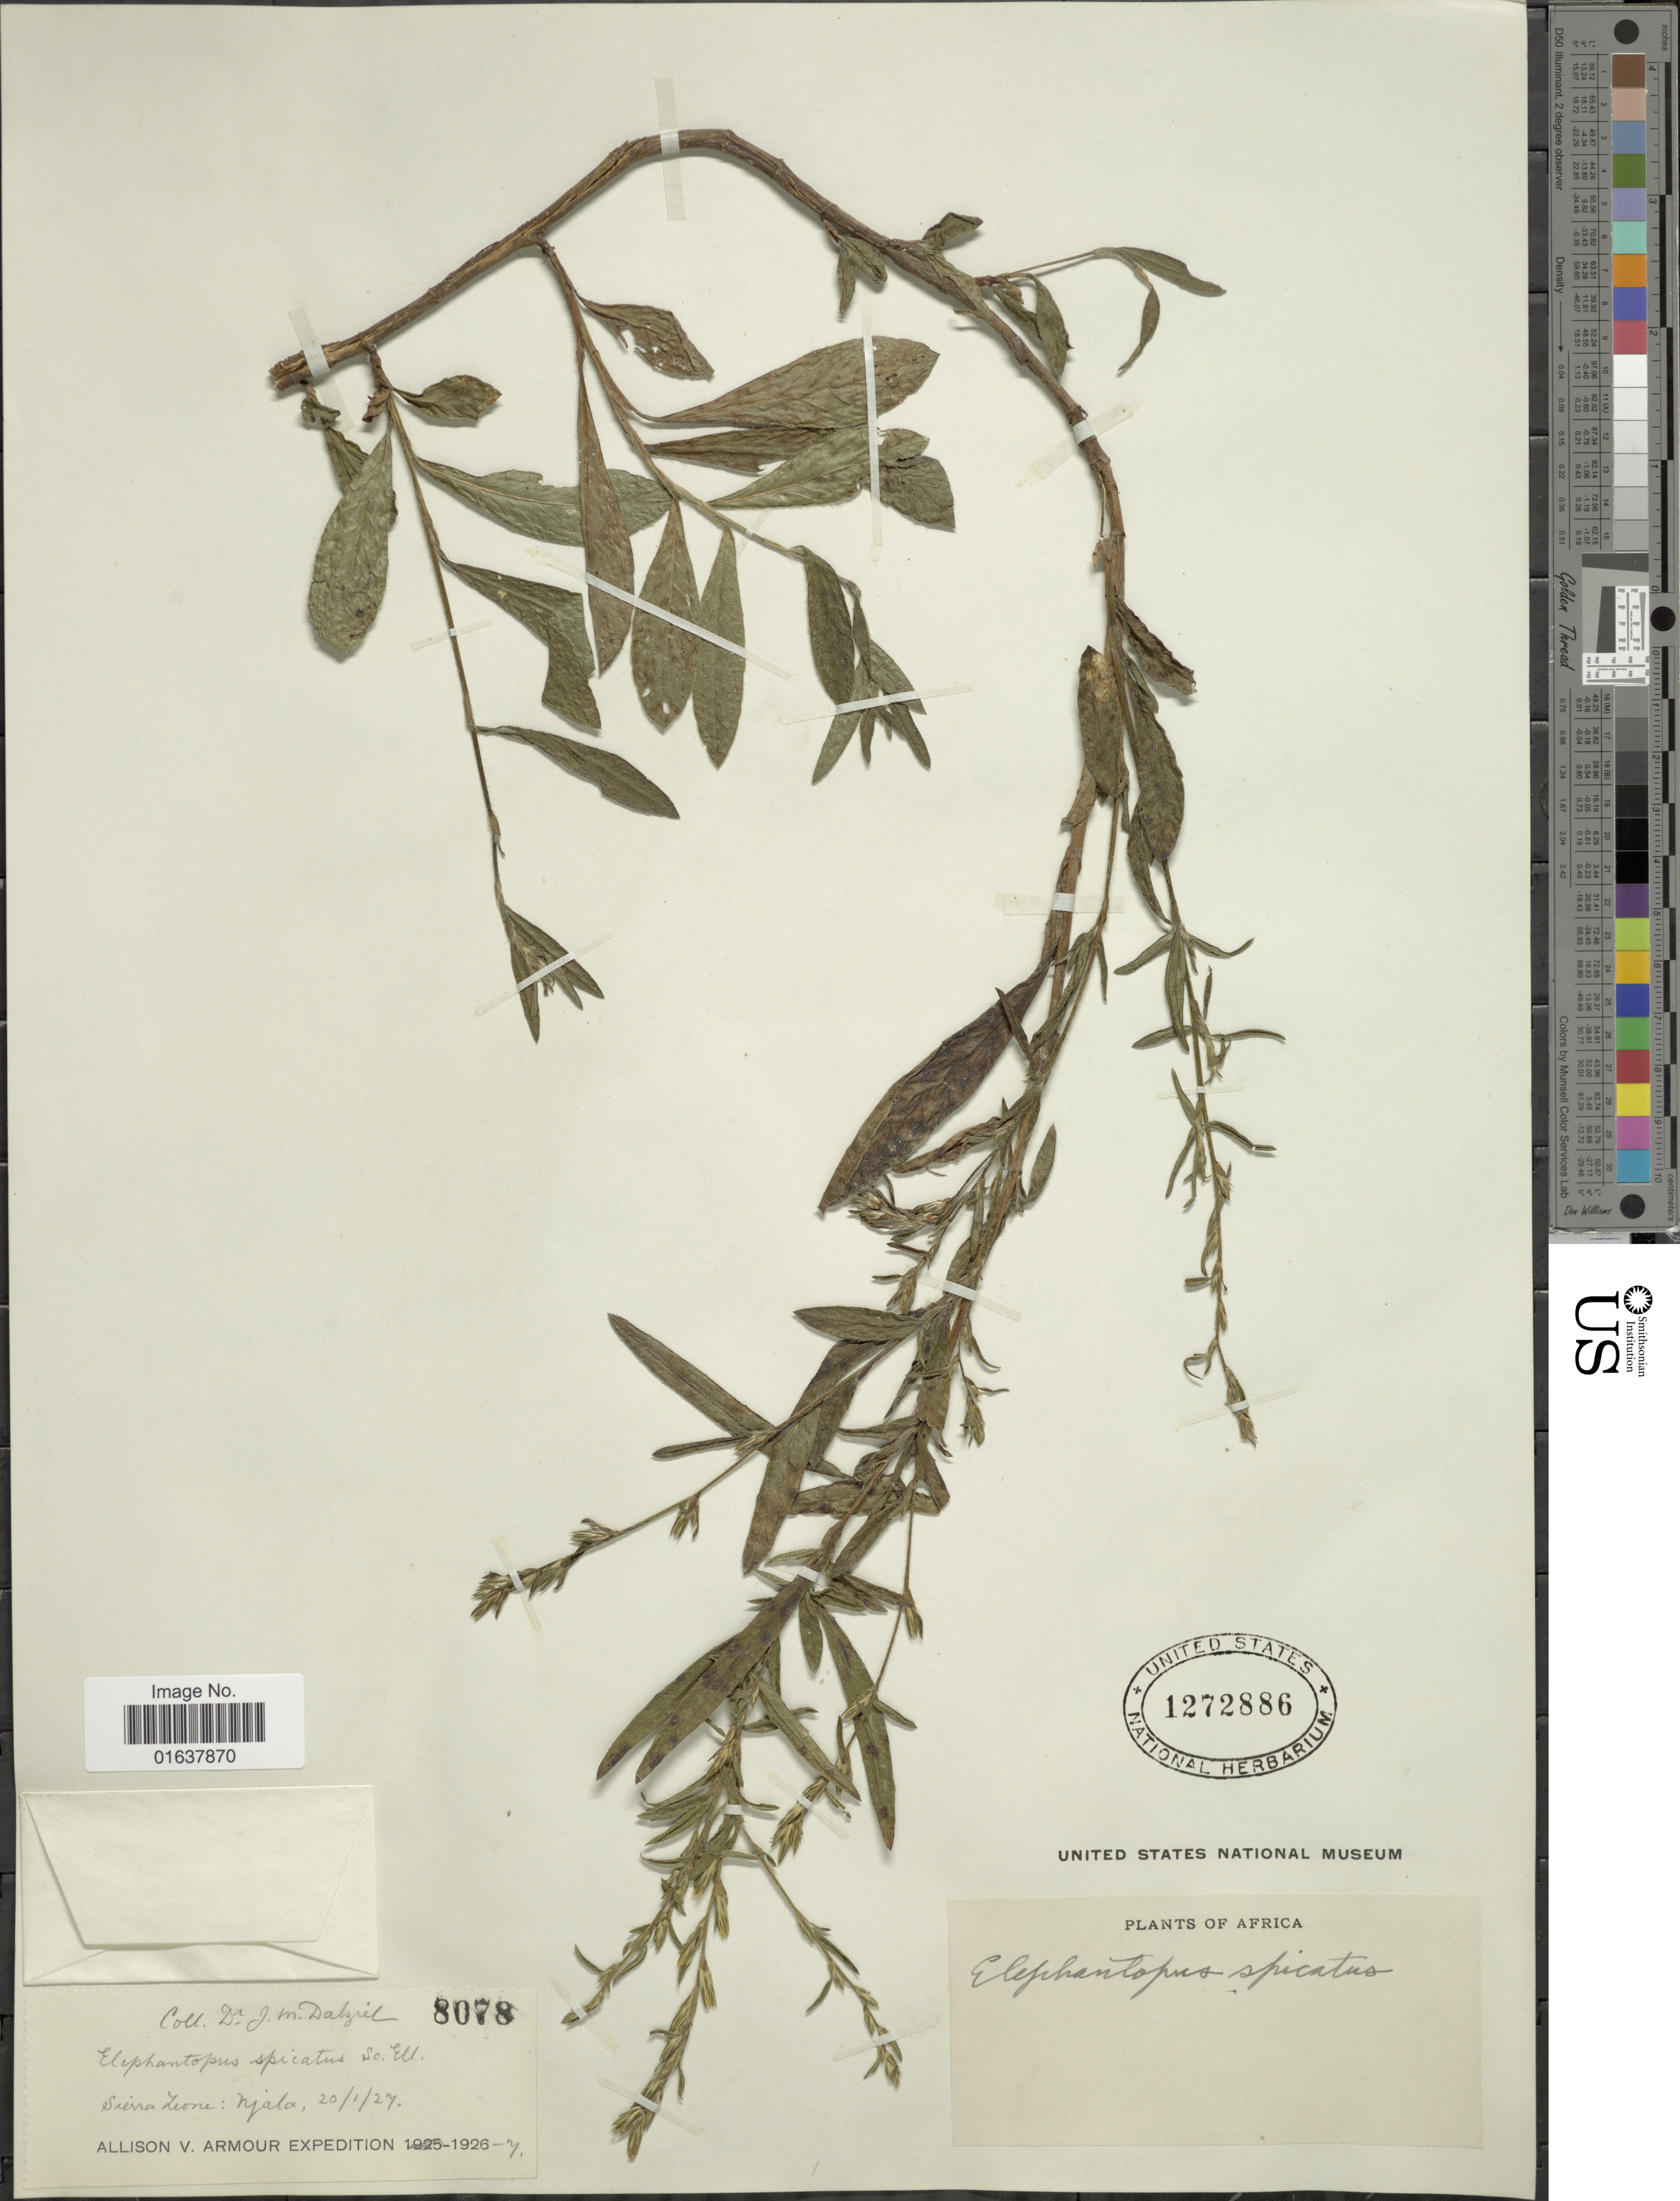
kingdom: Plantae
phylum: Tracheophyta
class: Magnoliopsida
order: Asterales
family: Asteraceae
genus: Pseudelephantopus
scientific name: Pseudelephantopus spicatus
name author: (Juss. ex Aubl.) C.F. Baker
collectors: J. Dalziel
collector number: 8078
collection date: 1927-01-20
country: Sierra Leone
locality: Sierra Leone: Njala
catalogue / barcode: US 1272886